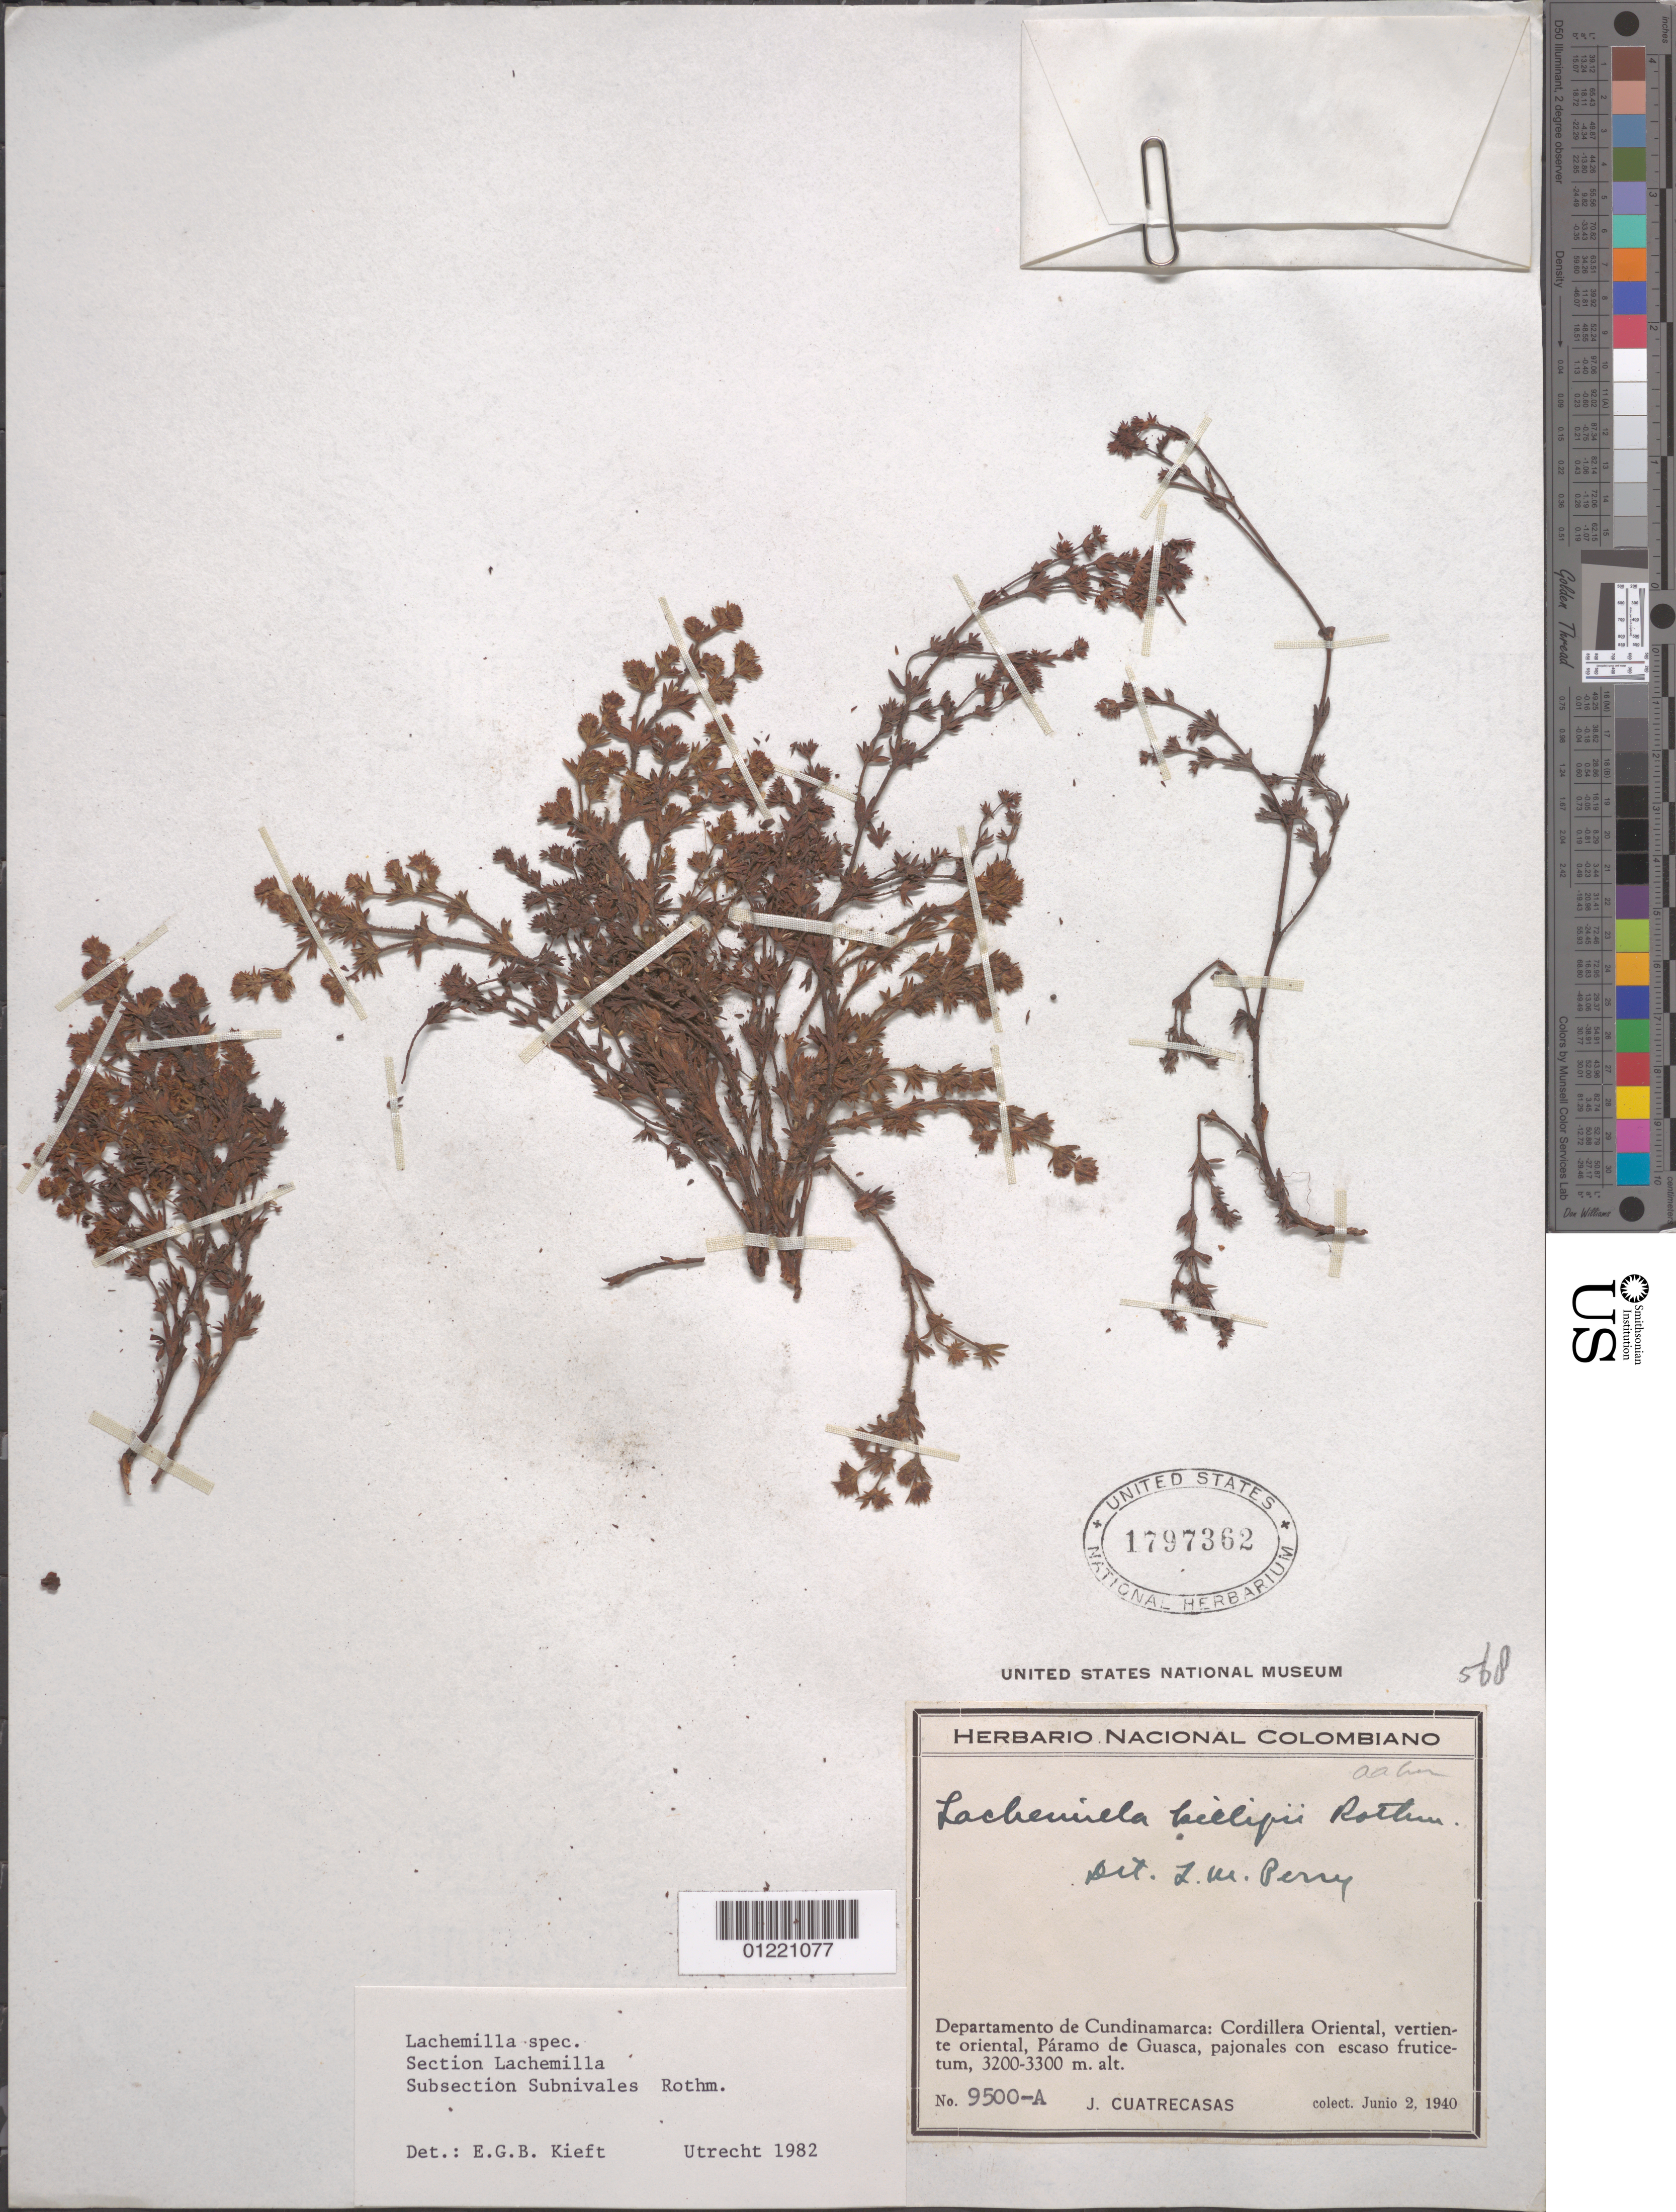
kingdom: Plantae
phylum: Tracheophyta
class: Magnoliopsida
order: Rosales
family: Rosaceae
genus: Lachemilla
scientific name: Lachemilla sp.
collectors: J. Cuatrecasas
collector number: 9500A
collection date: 1940-06-02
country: Colombia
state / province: Cundinamarca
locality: Cordillera Oriental, vertiente oriental, Paramo de Guasca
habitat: pajonales con escaso fruticetum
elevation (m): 3200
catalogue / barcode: US 1797362